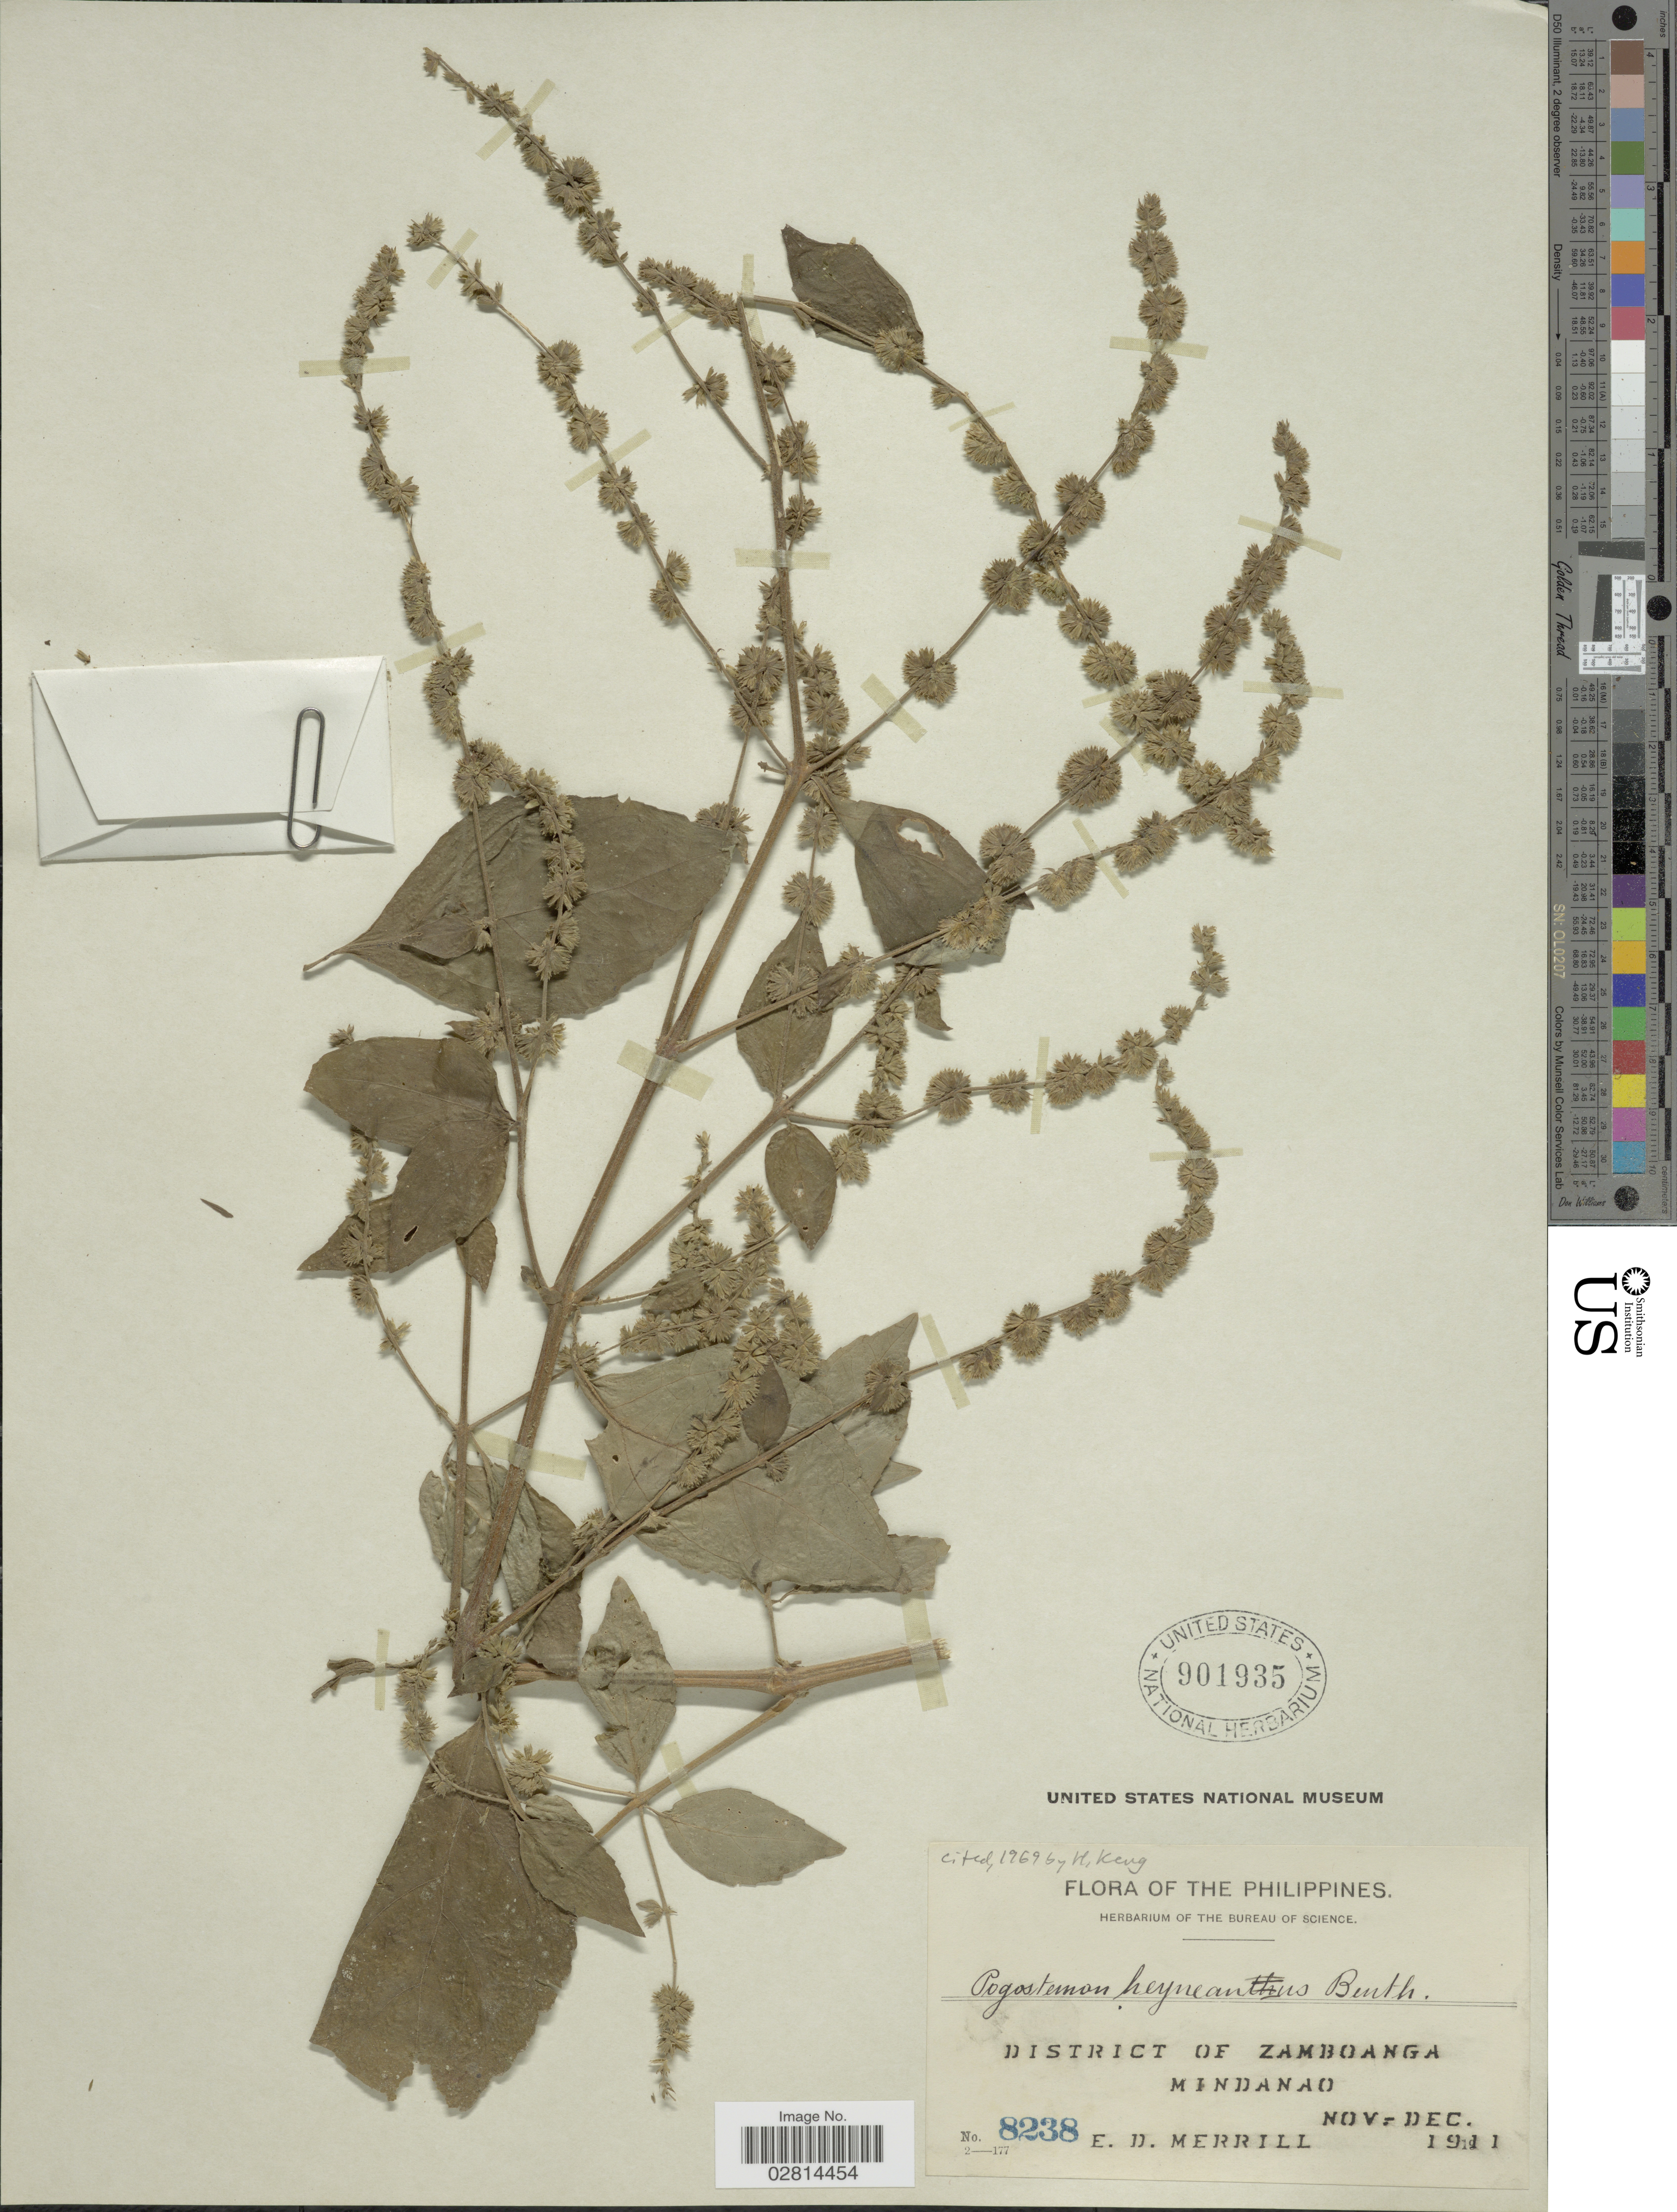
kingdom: Plantae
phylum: Tracheophyta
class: Magnoliopsida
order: Lamiales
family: Lamiaceae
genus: Pogostemon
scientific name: Pogostemon heyneanus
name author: Benth.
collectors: E. D. Merrill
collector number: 8238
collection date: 1911-11/1911-12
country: Philippines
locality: District of Zamboanga. Mindanao.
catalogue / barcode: US 901935